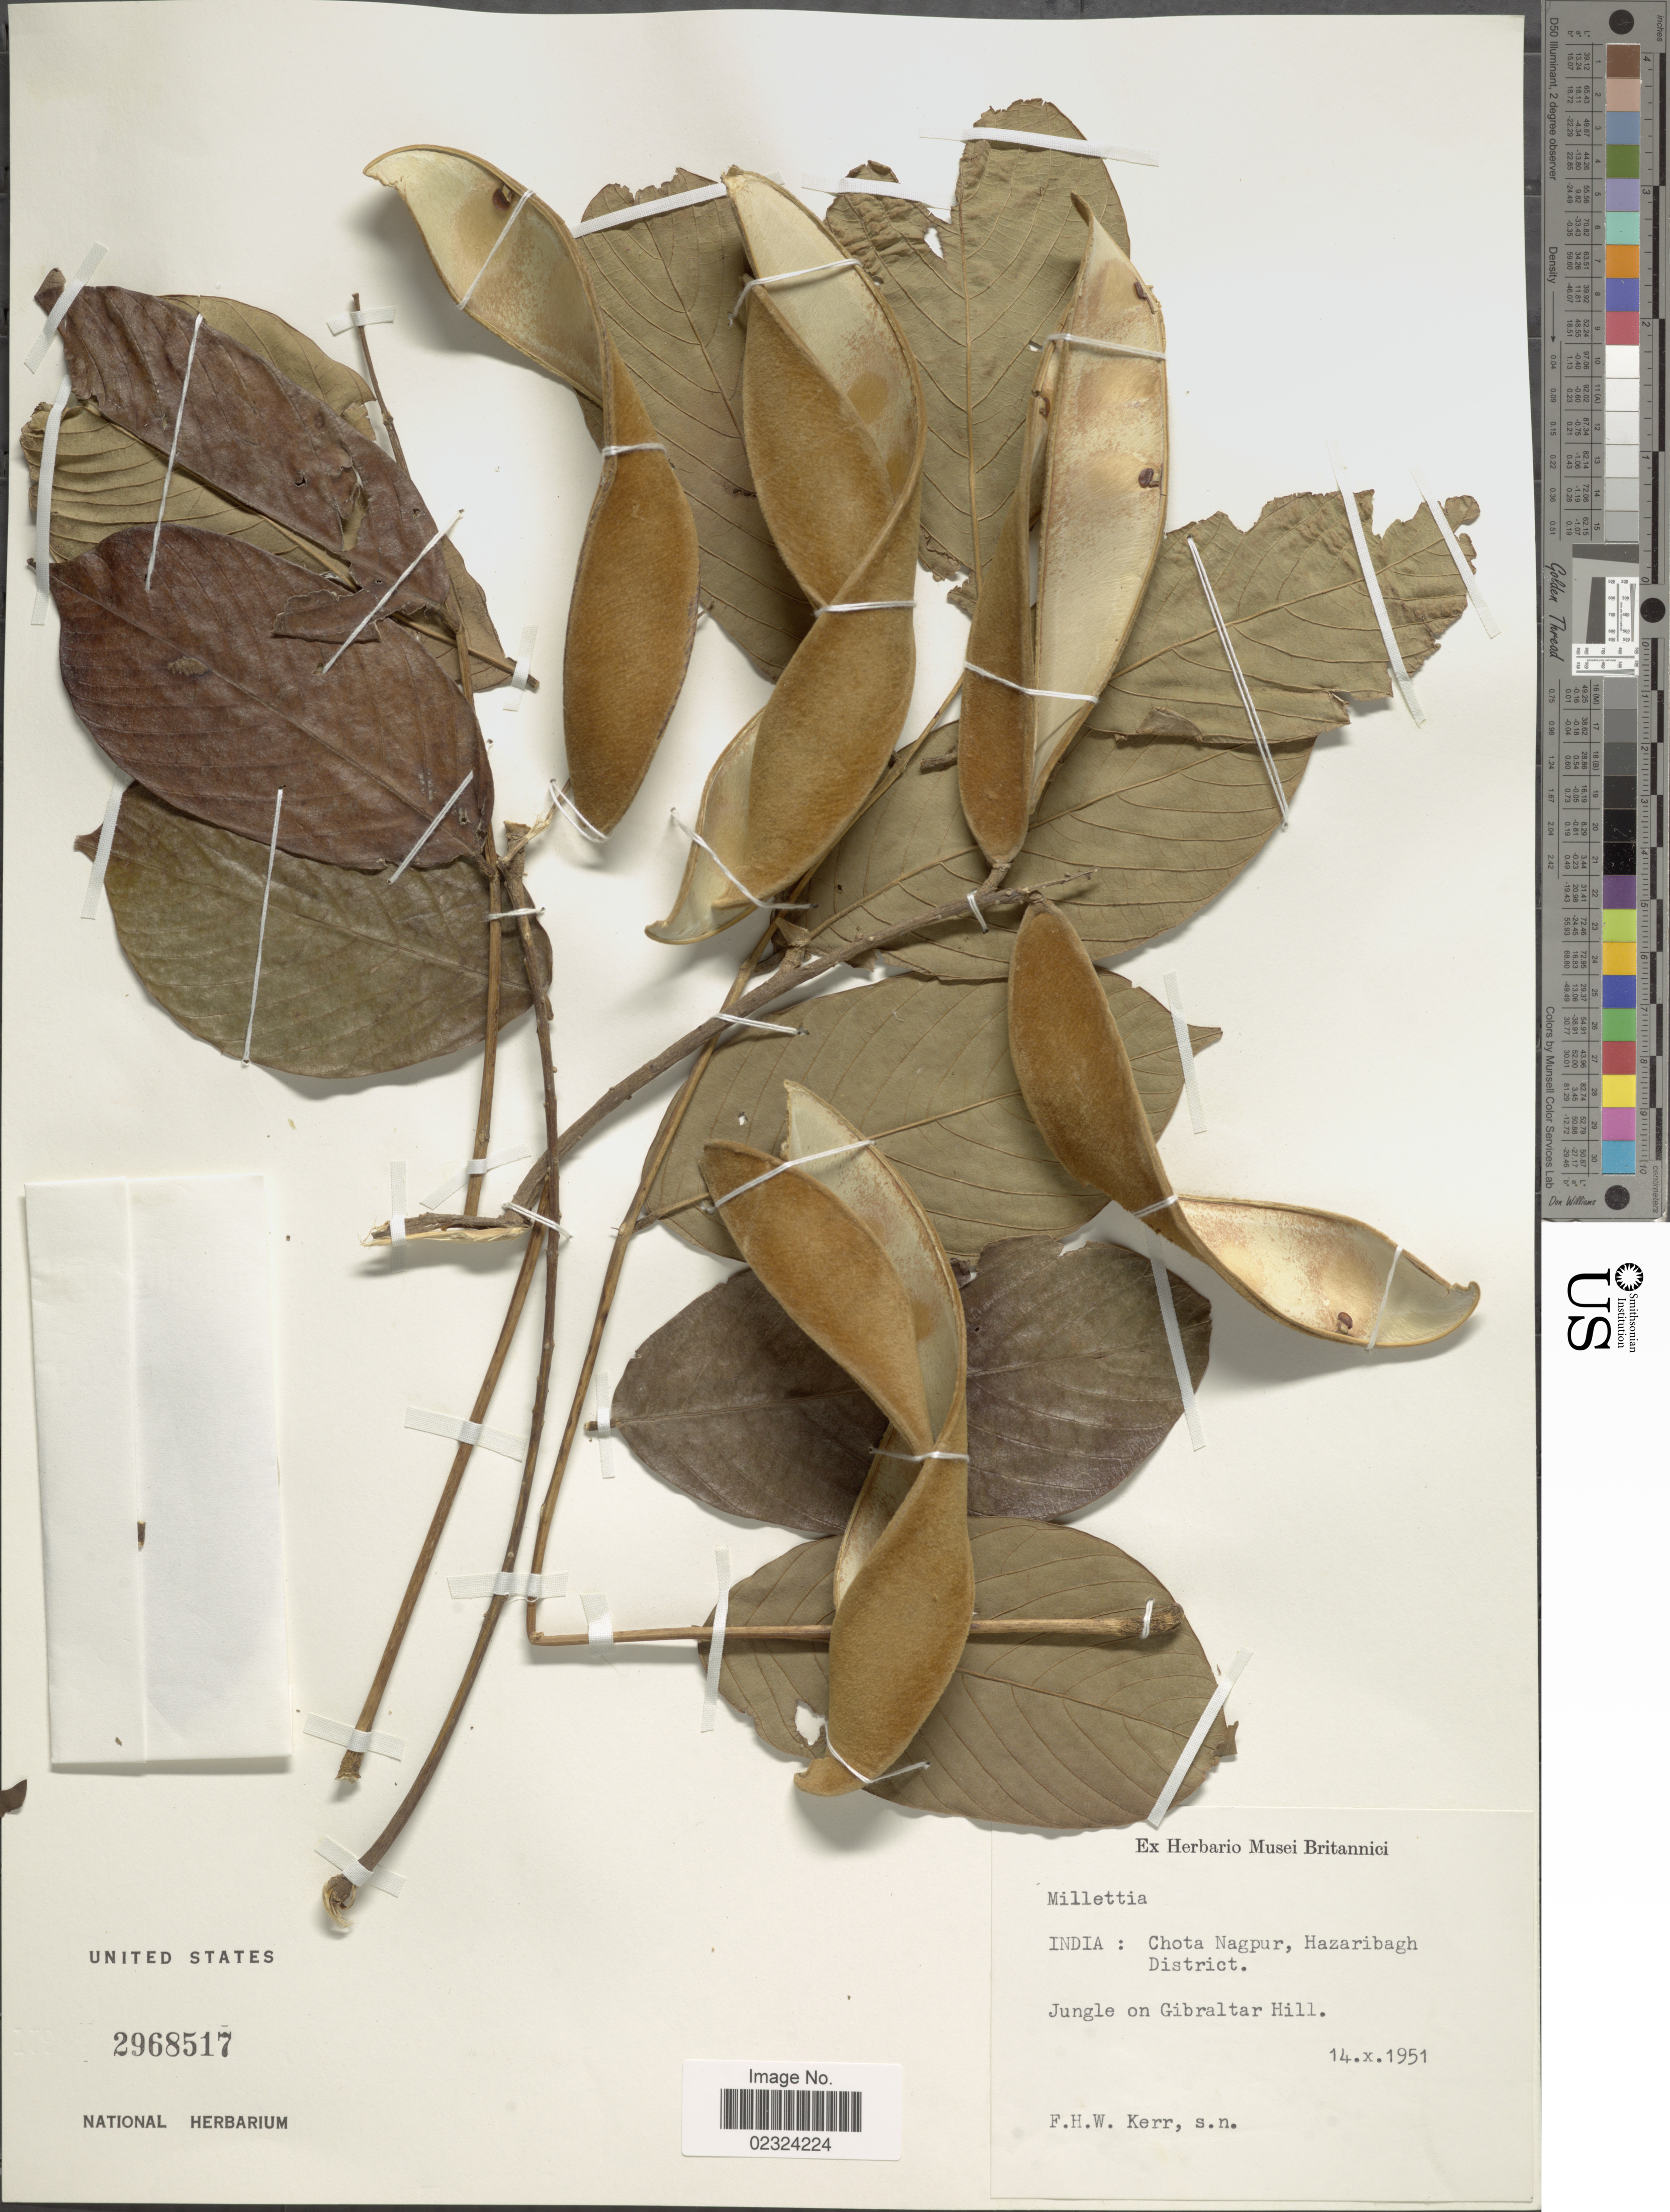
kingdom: Plantae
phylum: Tracheophyta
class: Magnoliopsida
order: Fabales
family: Fabaceae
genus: Millettia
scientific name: Millettia sp.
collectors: F. H. W. Kerr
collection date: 1951-10-14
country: India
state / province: Jharkhand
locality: Chota Nagpur, Hazaribagh District. Jungle on Gibraltar Hill.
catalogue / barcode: US 2968517